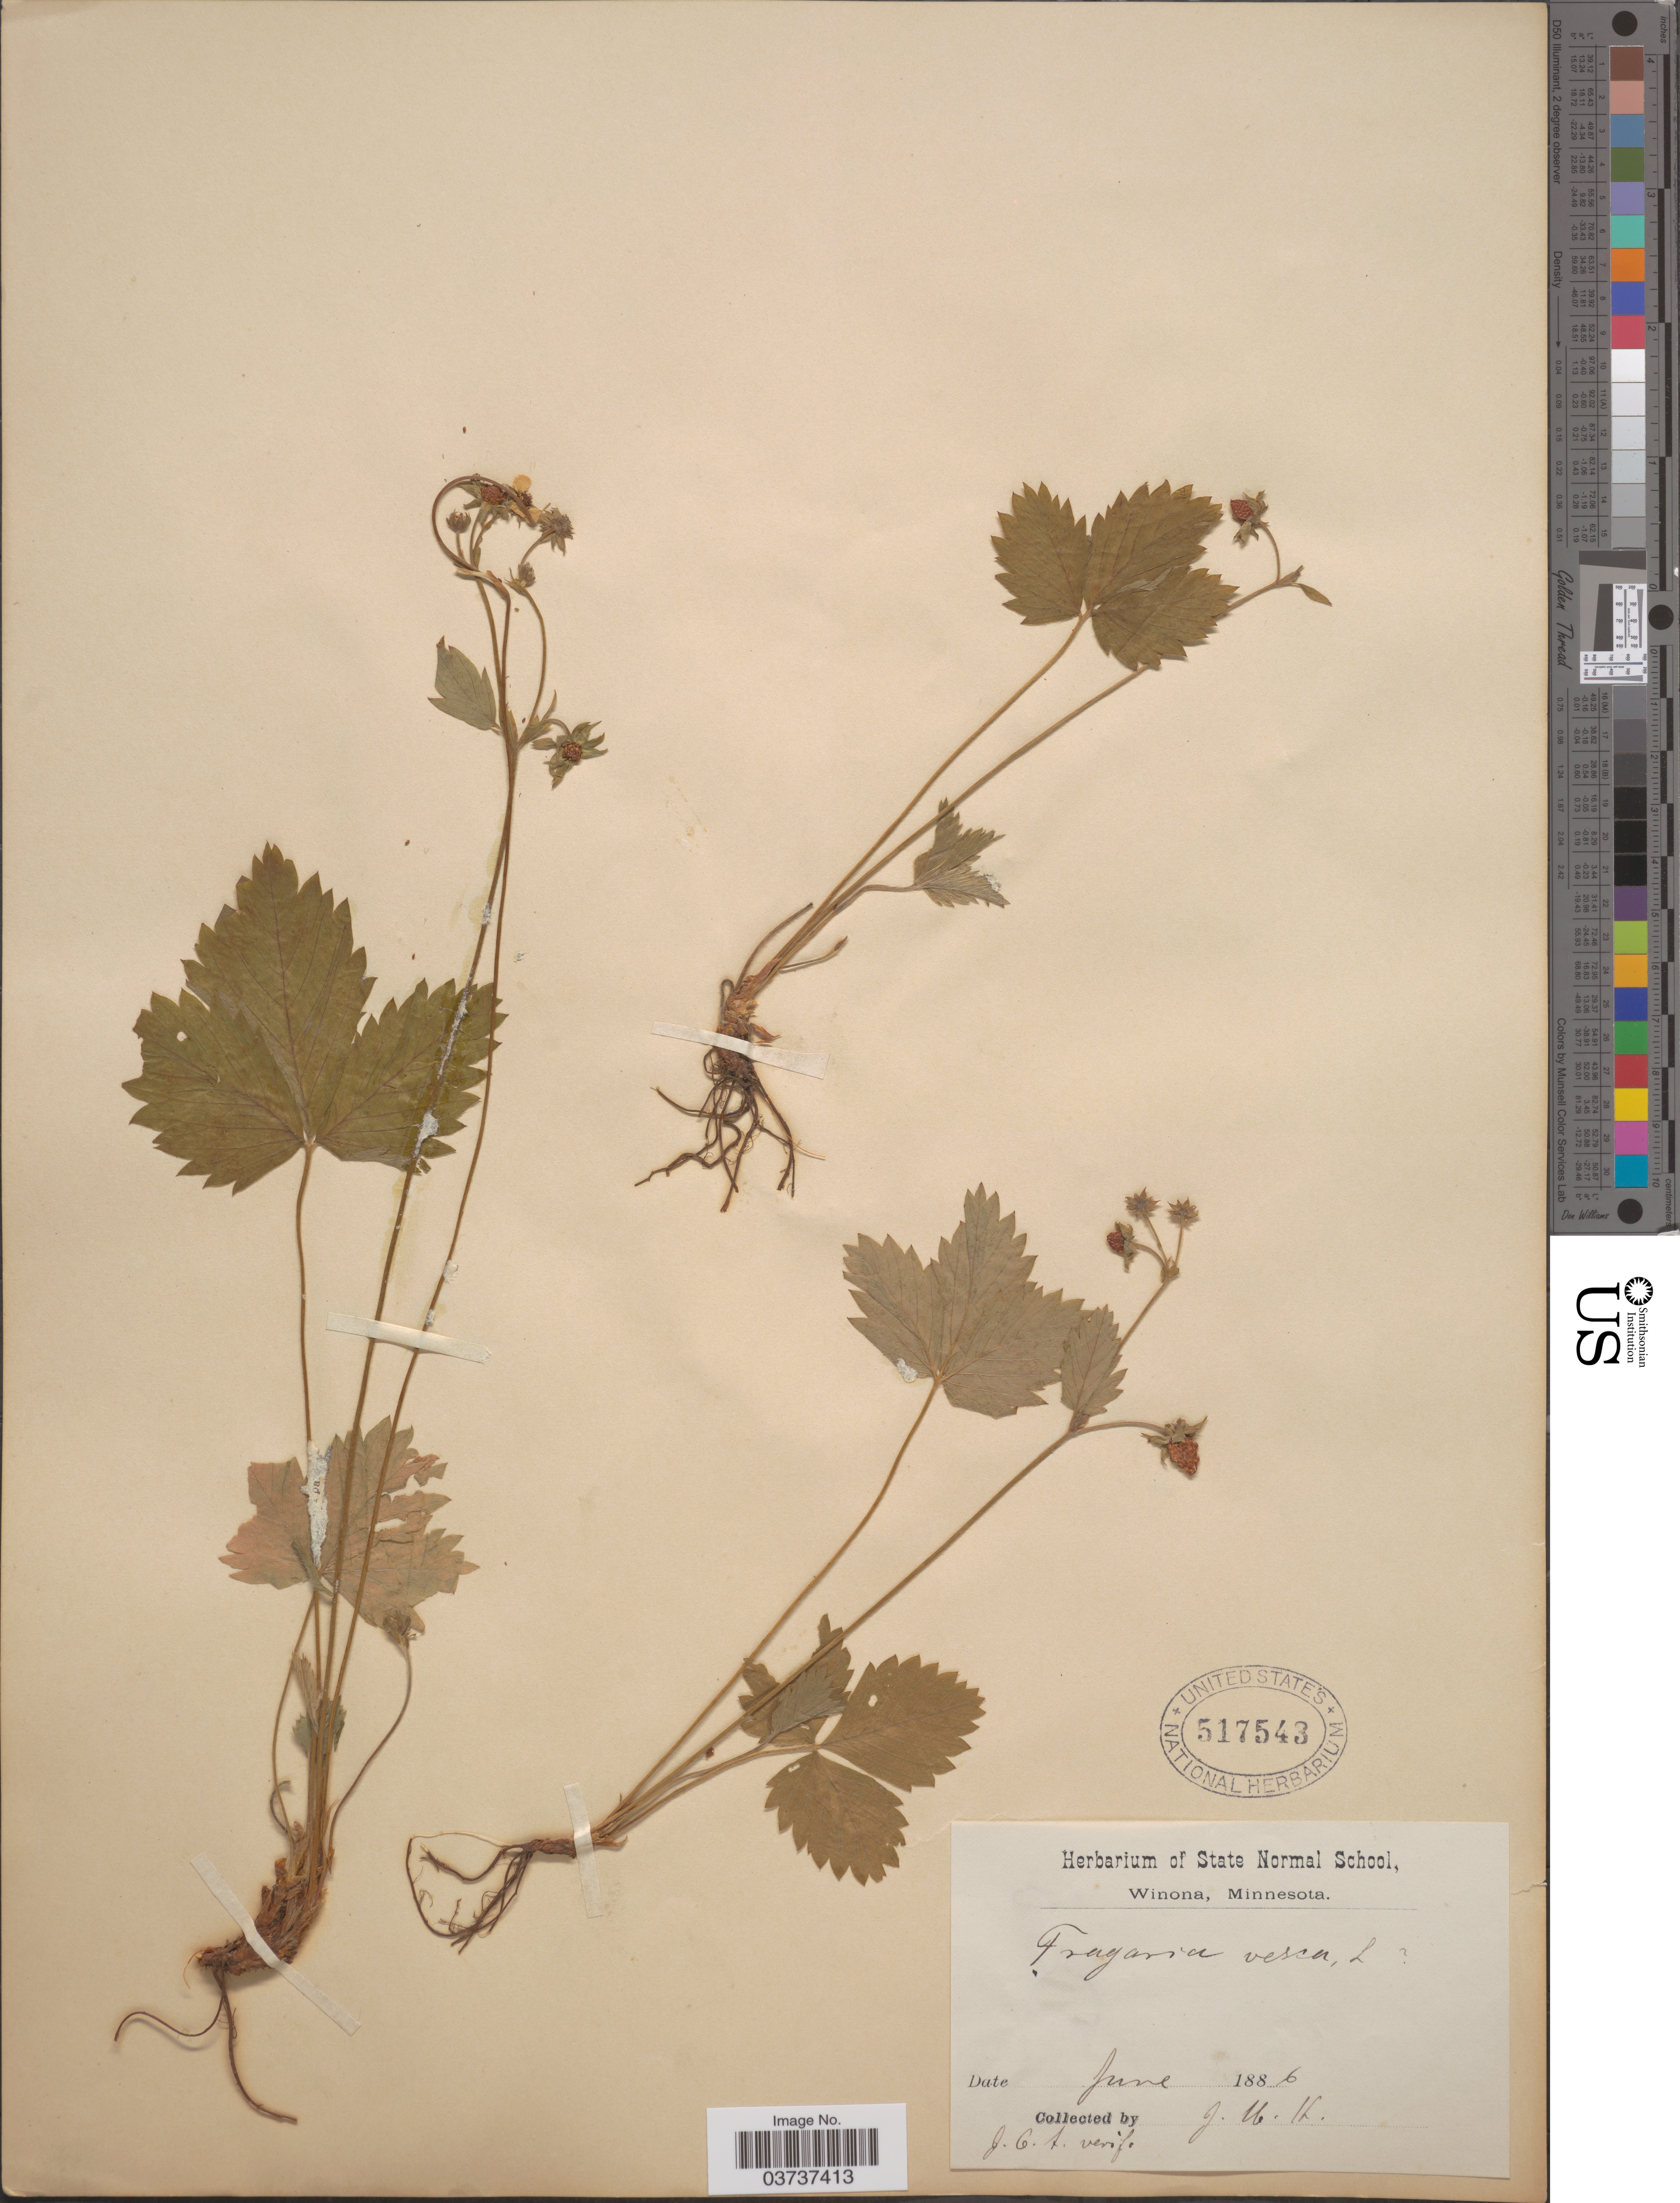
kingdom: Plantae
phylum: Tracheophyta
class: Magnoliopsida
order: Rosales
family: Rosaceae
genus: Fragaria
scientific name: Fragaria vesca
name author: L.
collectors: J. M. Holzinger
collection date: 1886-06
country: United States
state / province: Minnesota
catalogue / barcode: US 517543